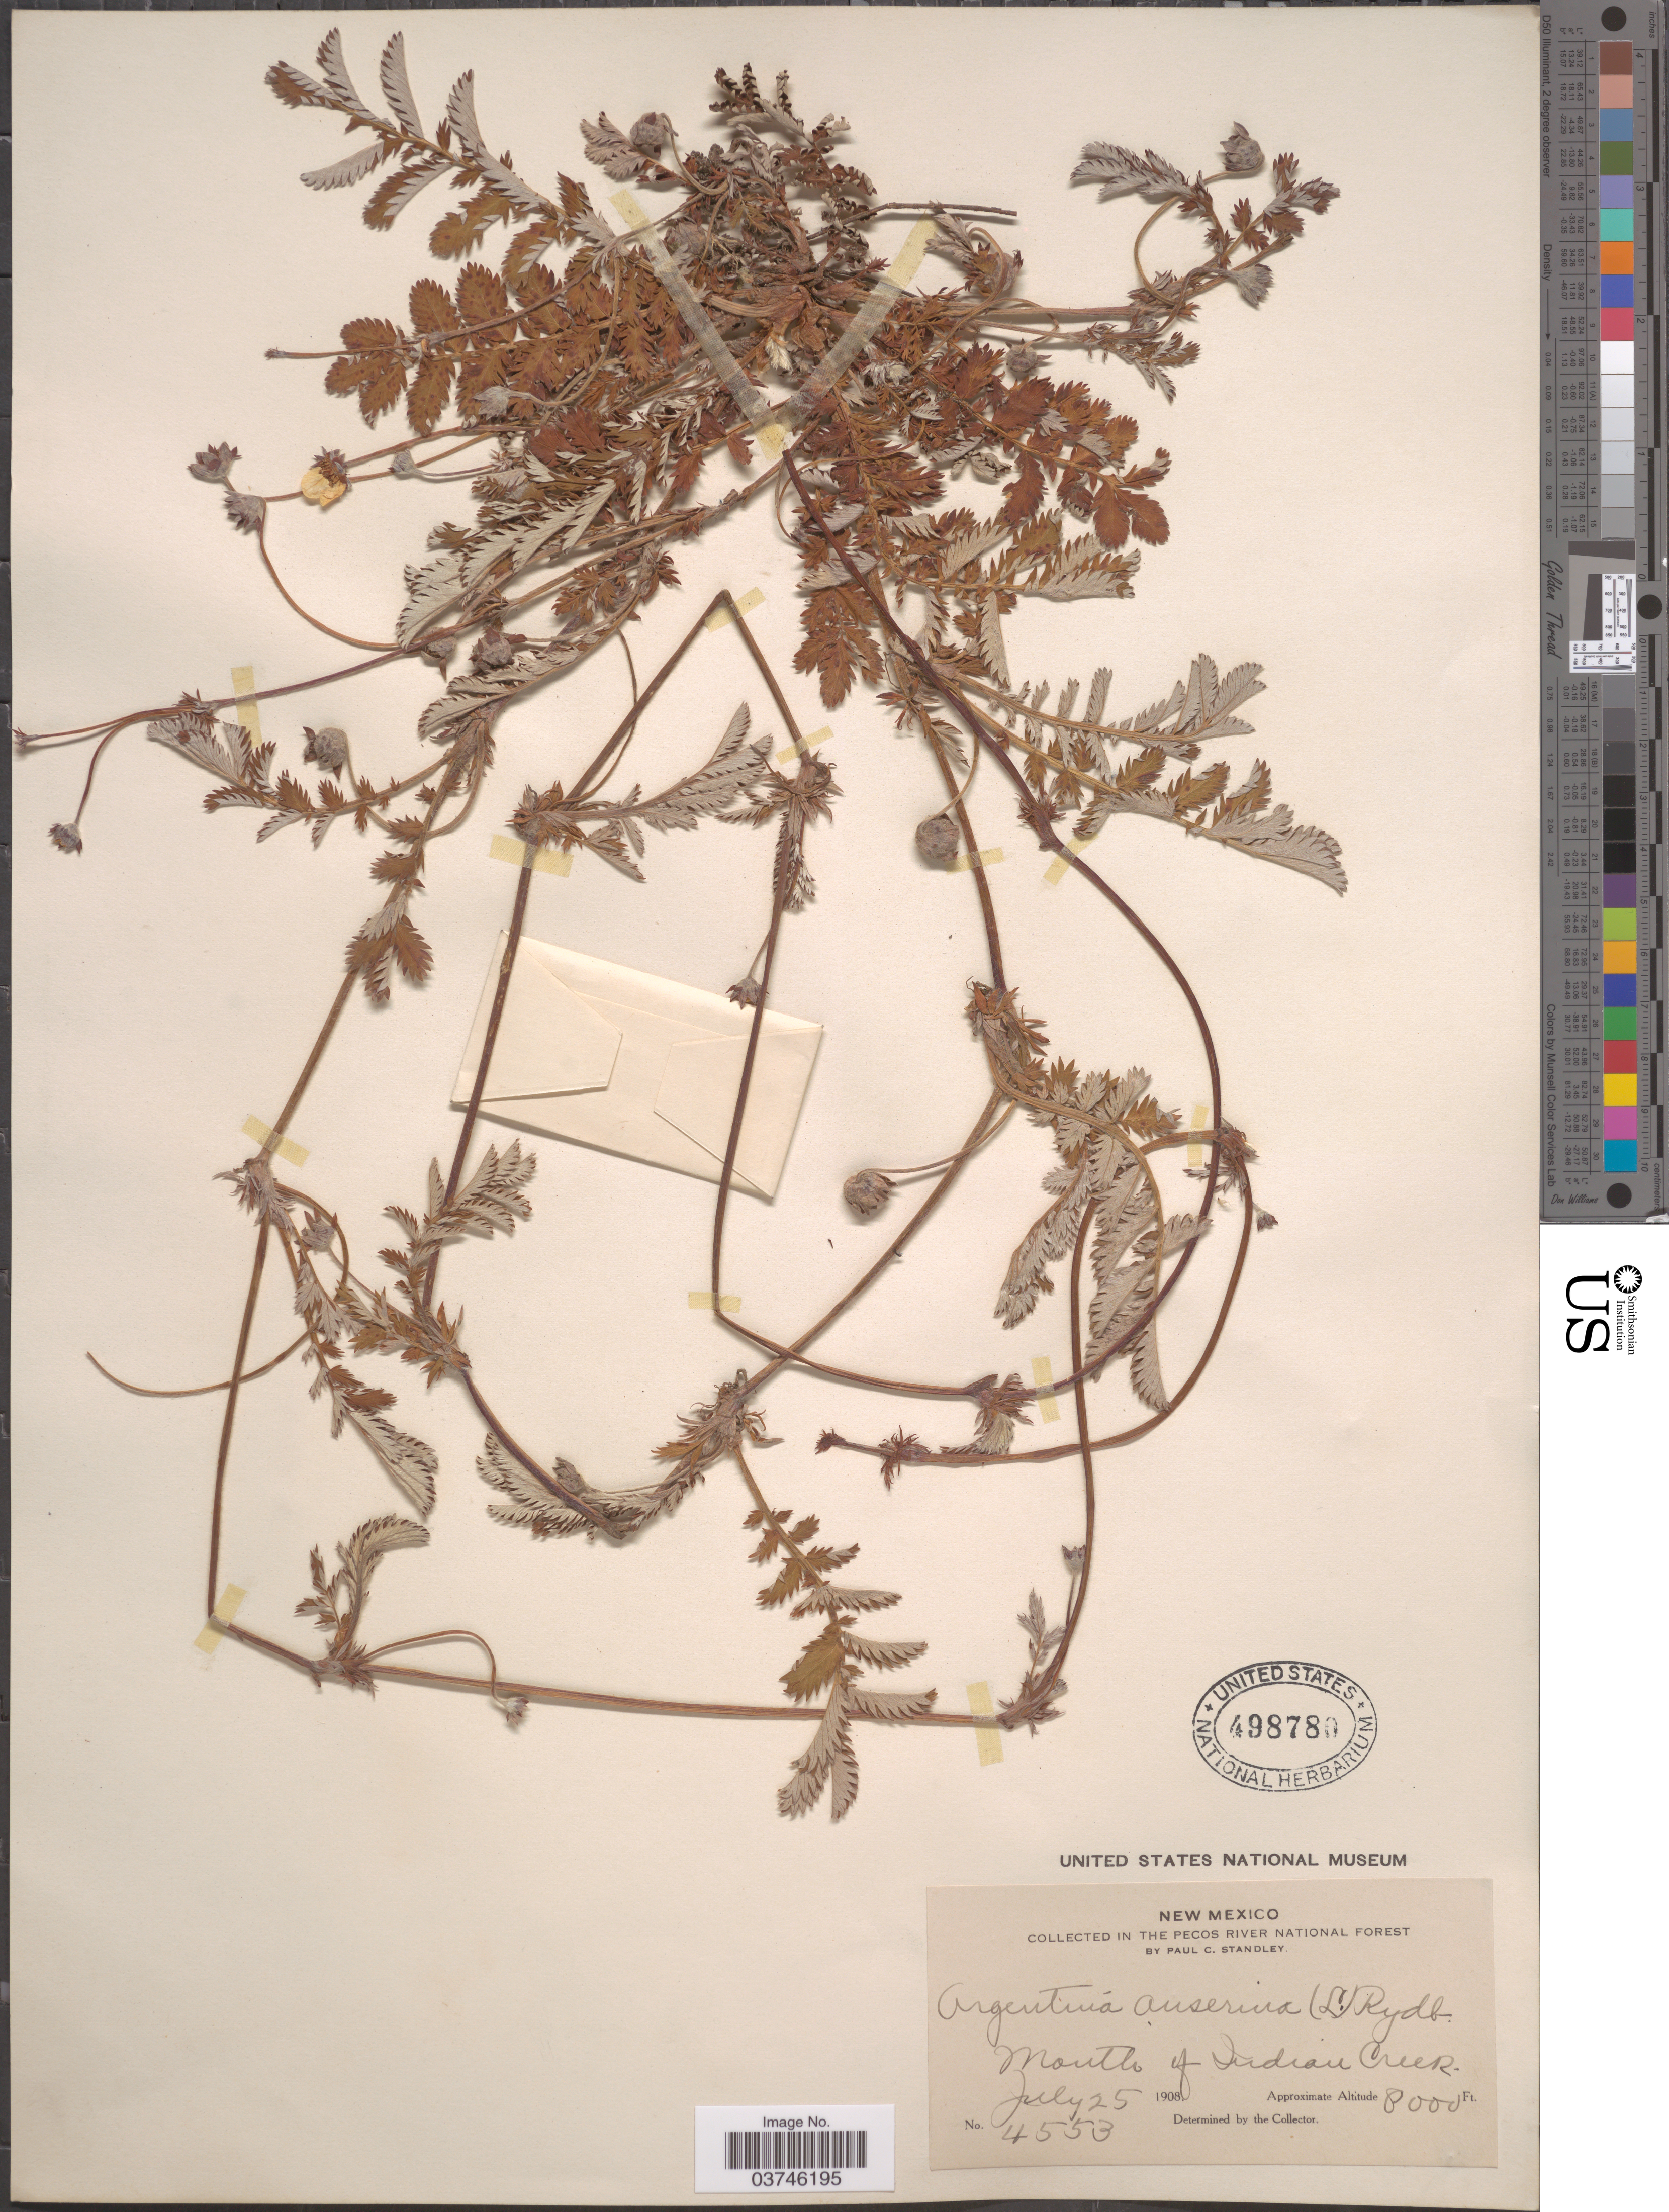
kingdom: Plantae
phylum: Tracheophyta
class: Magnoliopsida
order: Rosales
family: Rosaceae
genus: Argentina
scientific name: Argentina anserina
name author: (L.) Rydb.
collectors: P. C. Standley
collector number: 4553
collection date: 1908-07-25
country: United States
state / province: New Mexico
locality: In the Pecos River National Forest. Mouth of Indian Creek.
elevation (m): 2438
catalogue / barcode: US 498780